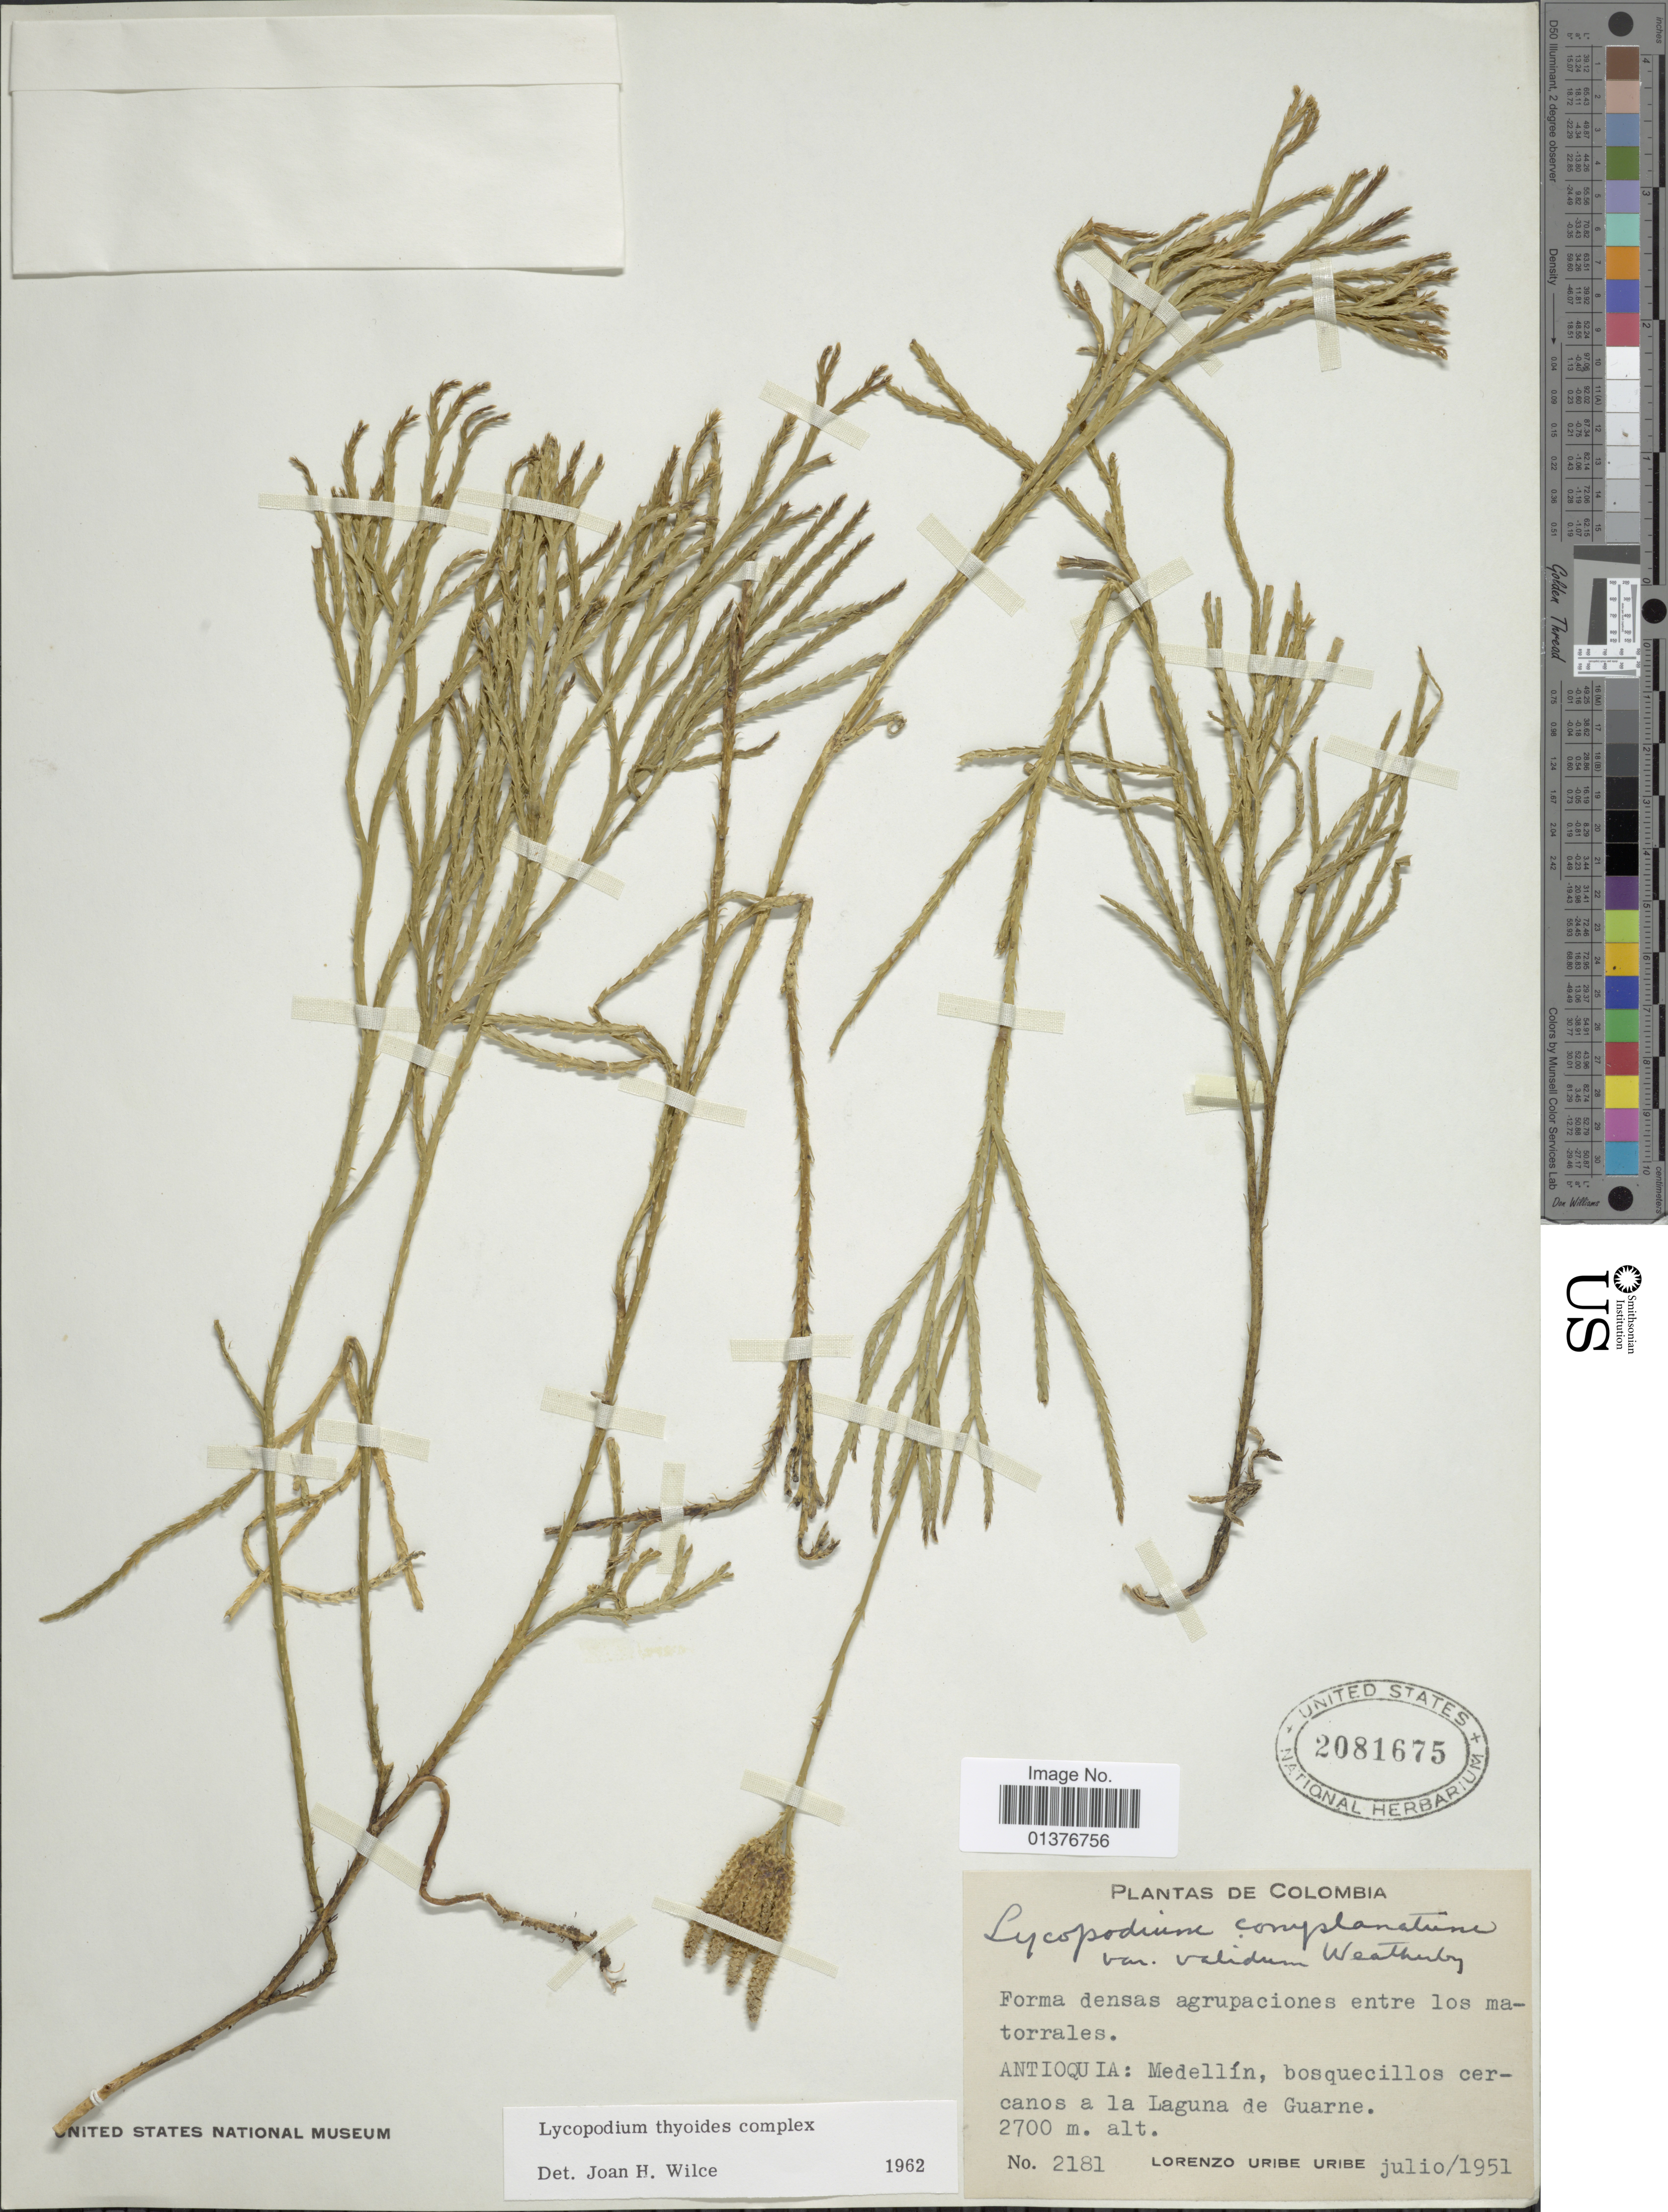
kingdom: Plantae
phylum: Tracheophyta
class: Lycopodiopsida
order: Lycopodiales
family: Lycopodiaceae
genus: Diphasiastrum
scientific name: Diphasiastrum thyoides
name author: (Humb. & Bonpl. ex Willd.) Holub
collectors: L. Uribe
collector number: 2181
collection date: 1951-07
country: Colombia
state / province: Antioquia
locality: Medellín, bosquecillos cercanos a la Laguna de Guarne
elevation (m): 2700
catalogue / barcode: US 2081675